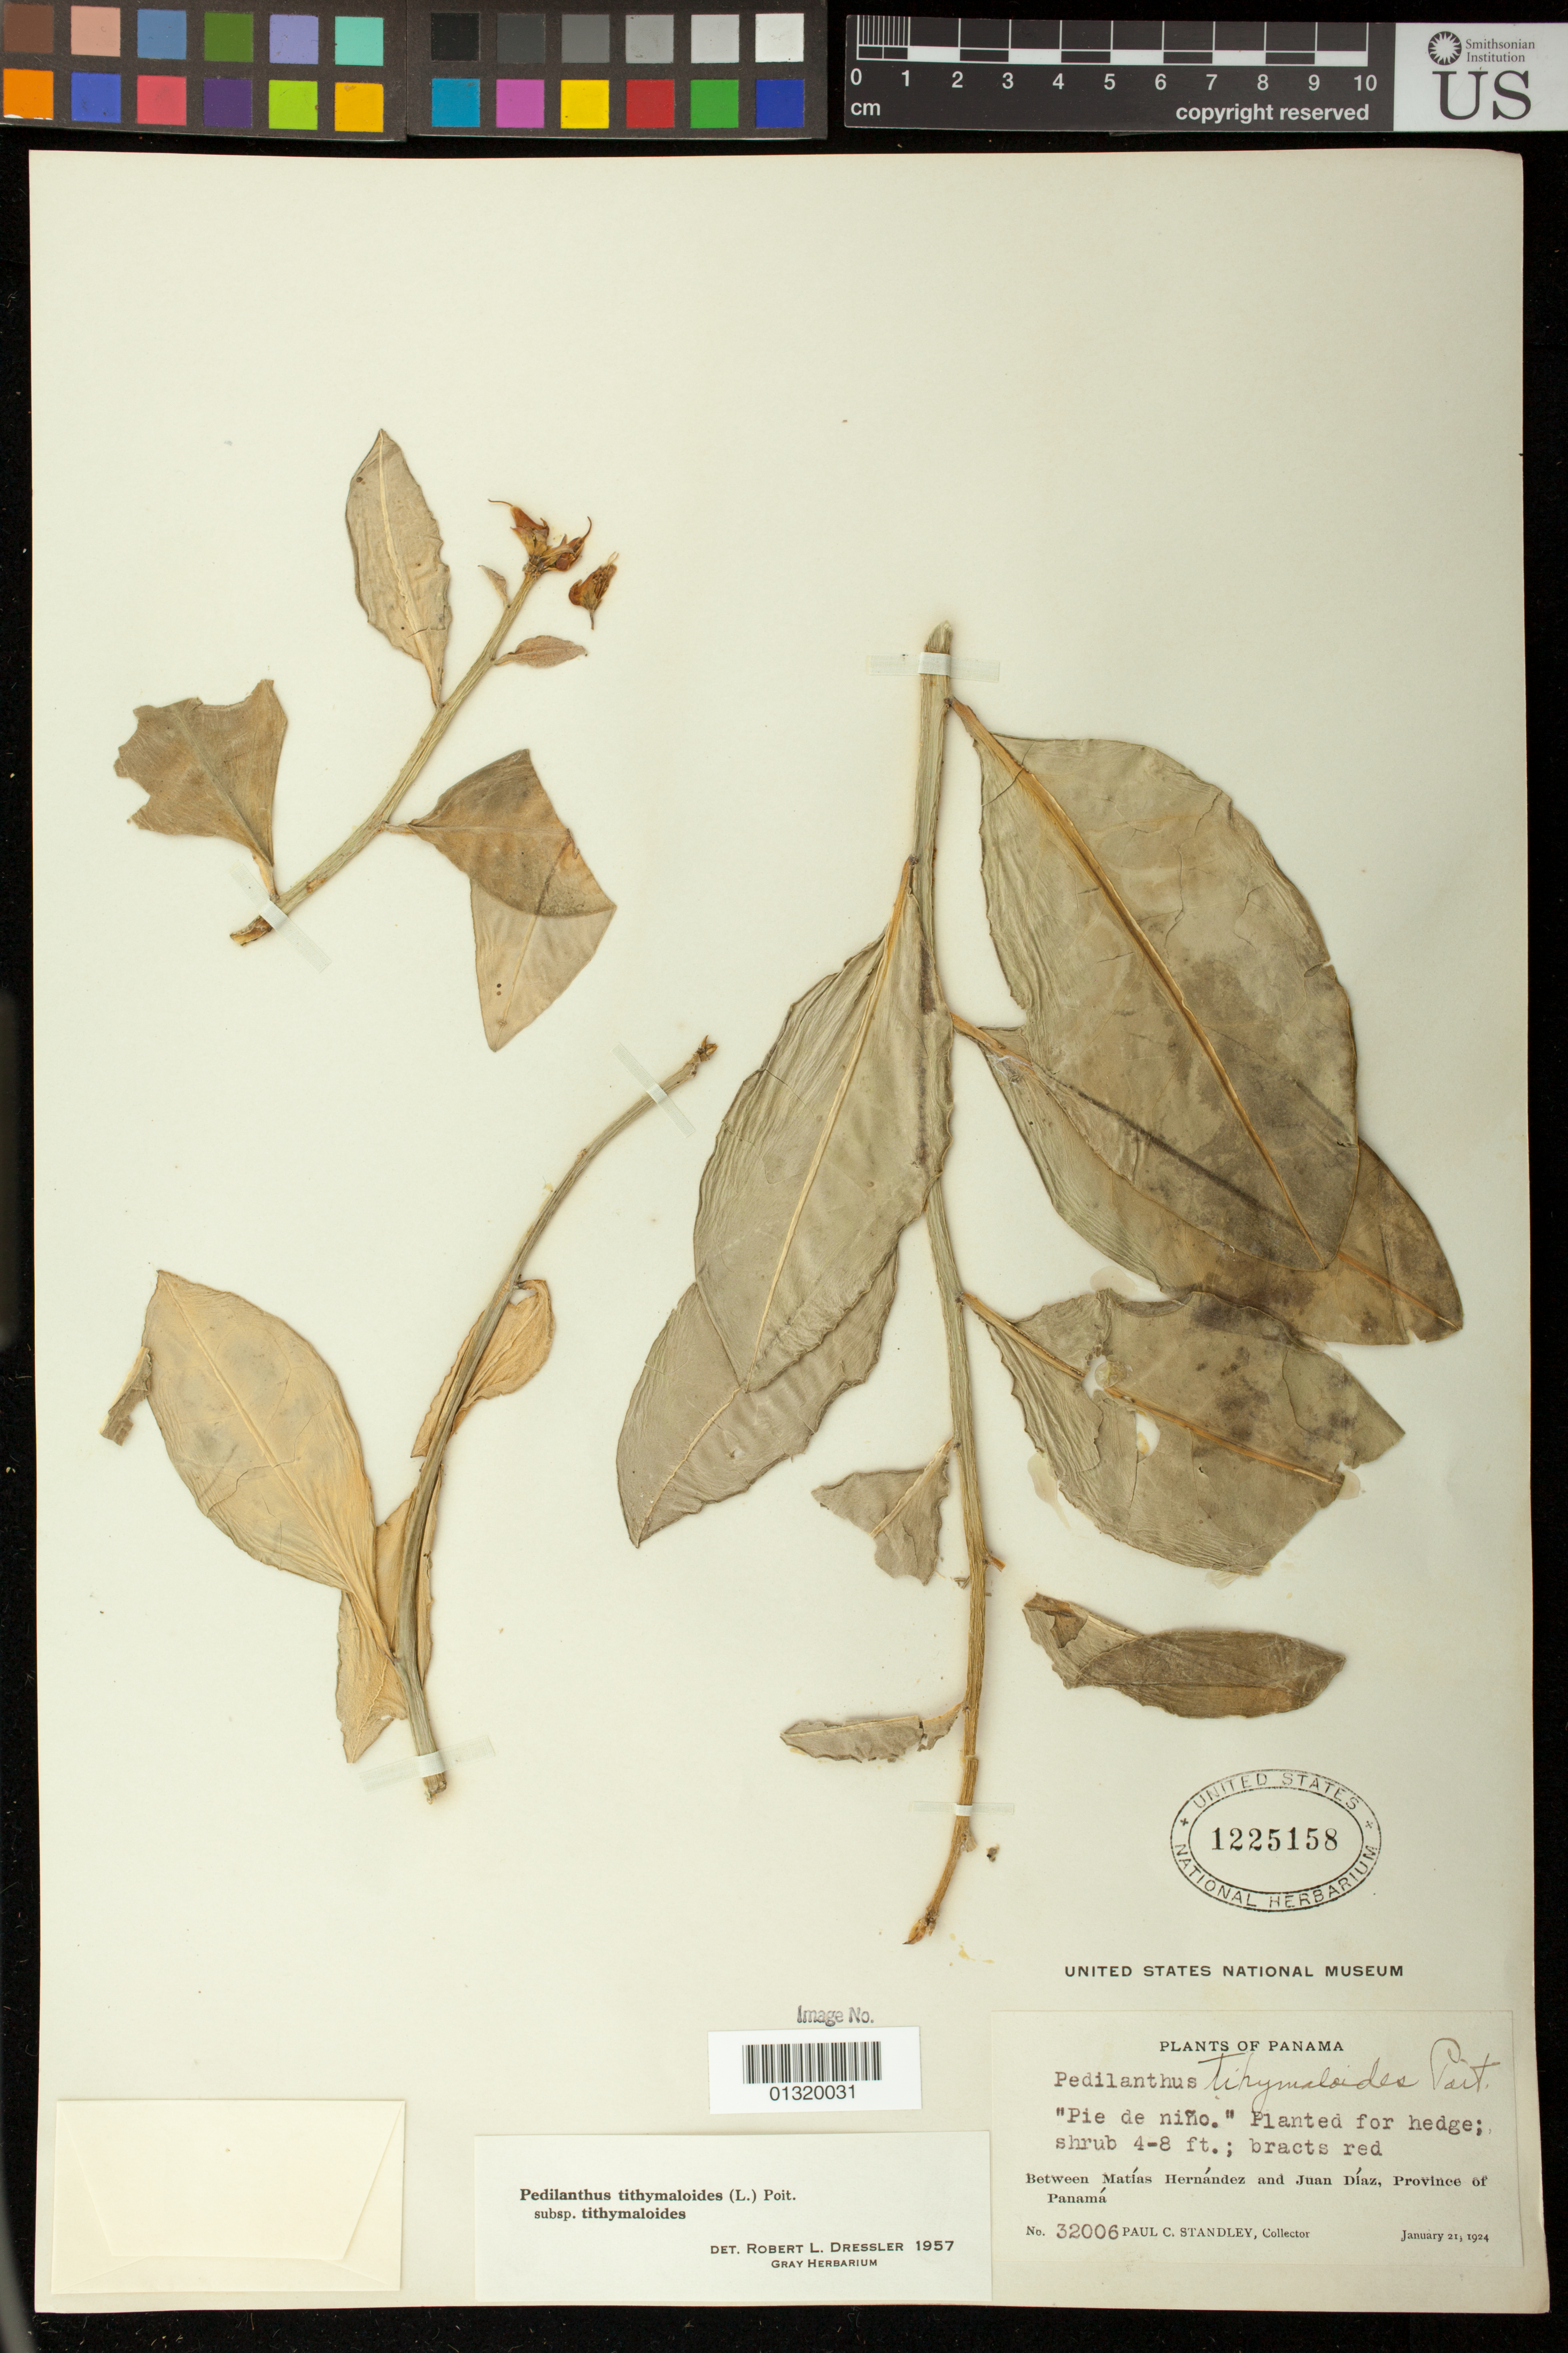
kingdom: Plantae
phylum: Tracheophyta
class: Magnoliopsida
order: Malpighiales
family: Euphorbiaceae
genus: Pedilanthus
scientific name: Pedilanthus tithymaloides subsp. tithymaloides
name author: (L.) Poit.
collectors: P. C. Standley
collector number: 32006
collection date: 1924-01-21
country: Panama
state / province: Panamá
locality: Between Matias Hernandez and Juan Diaz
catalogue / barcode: US 1225158